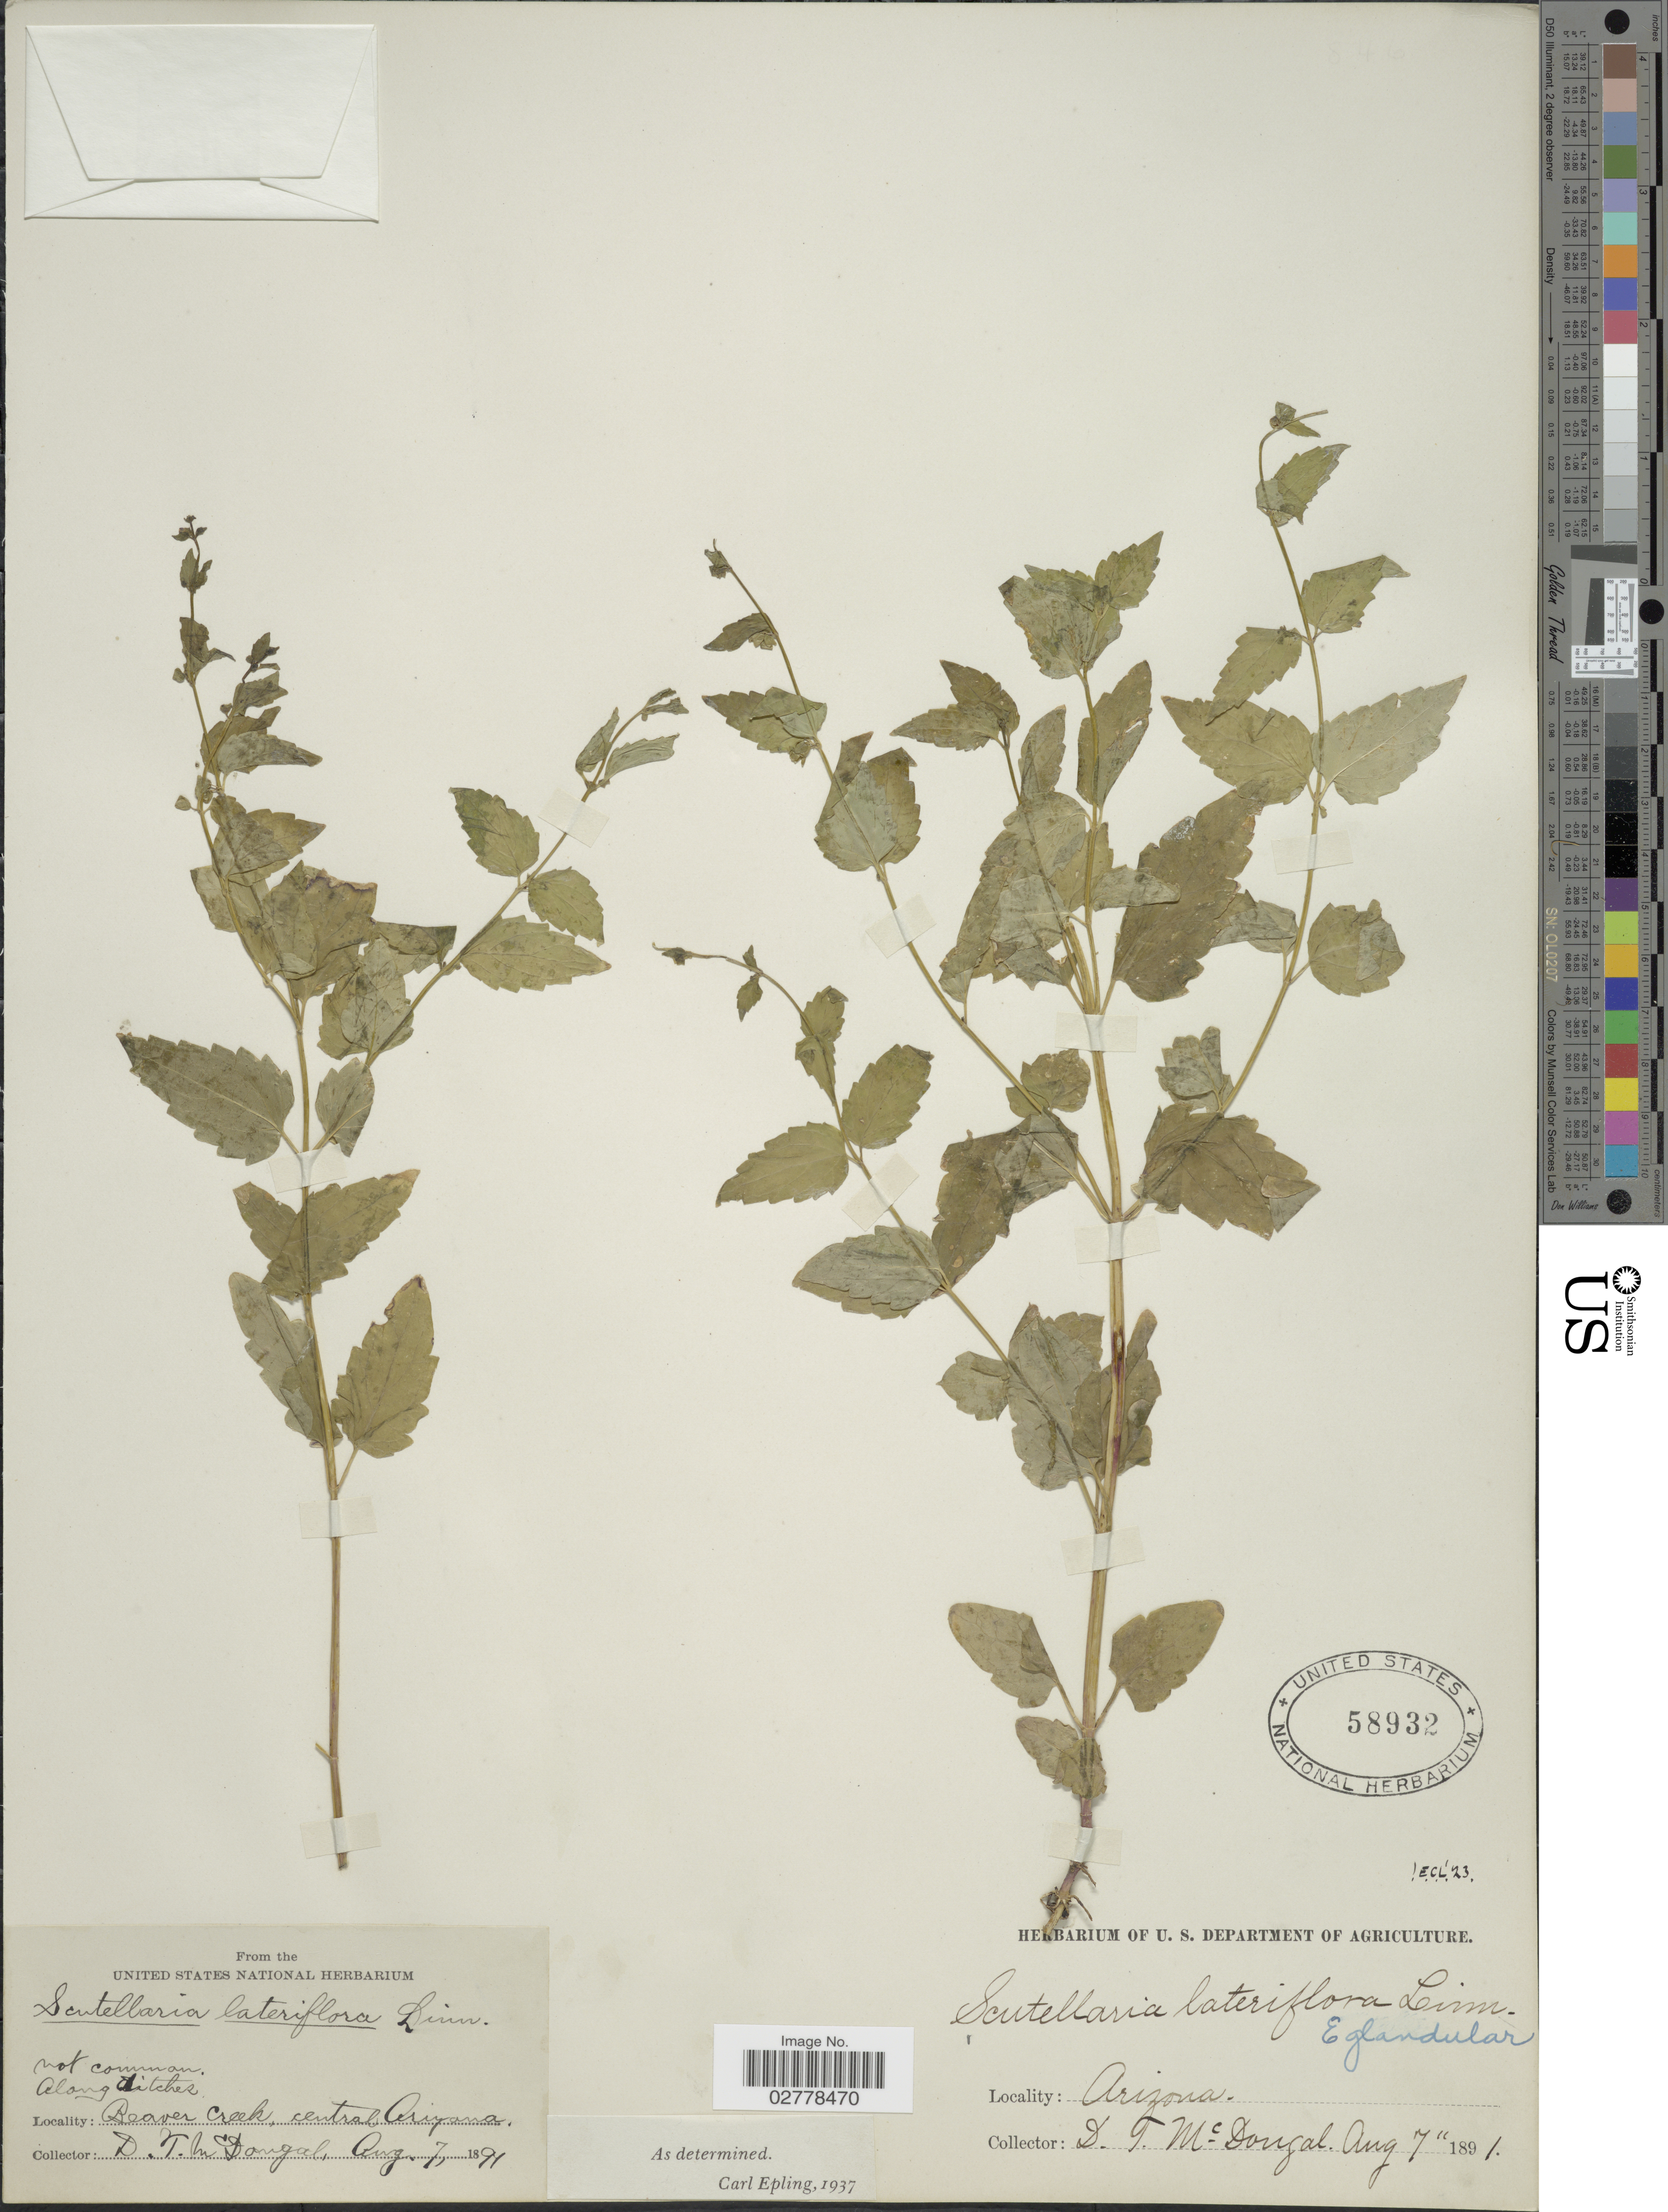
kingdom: Plantae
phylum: Tracheophyta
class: Magnoliopsida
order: Lamiales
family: Lamiaceae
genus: Scutellaria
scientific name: Scutellaria lateriflora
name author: L.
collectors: D. McDougal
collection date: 1891-08-07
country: United States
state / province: Arizona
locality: Beaver Creek, Central Arizona.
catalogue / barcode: US 58932